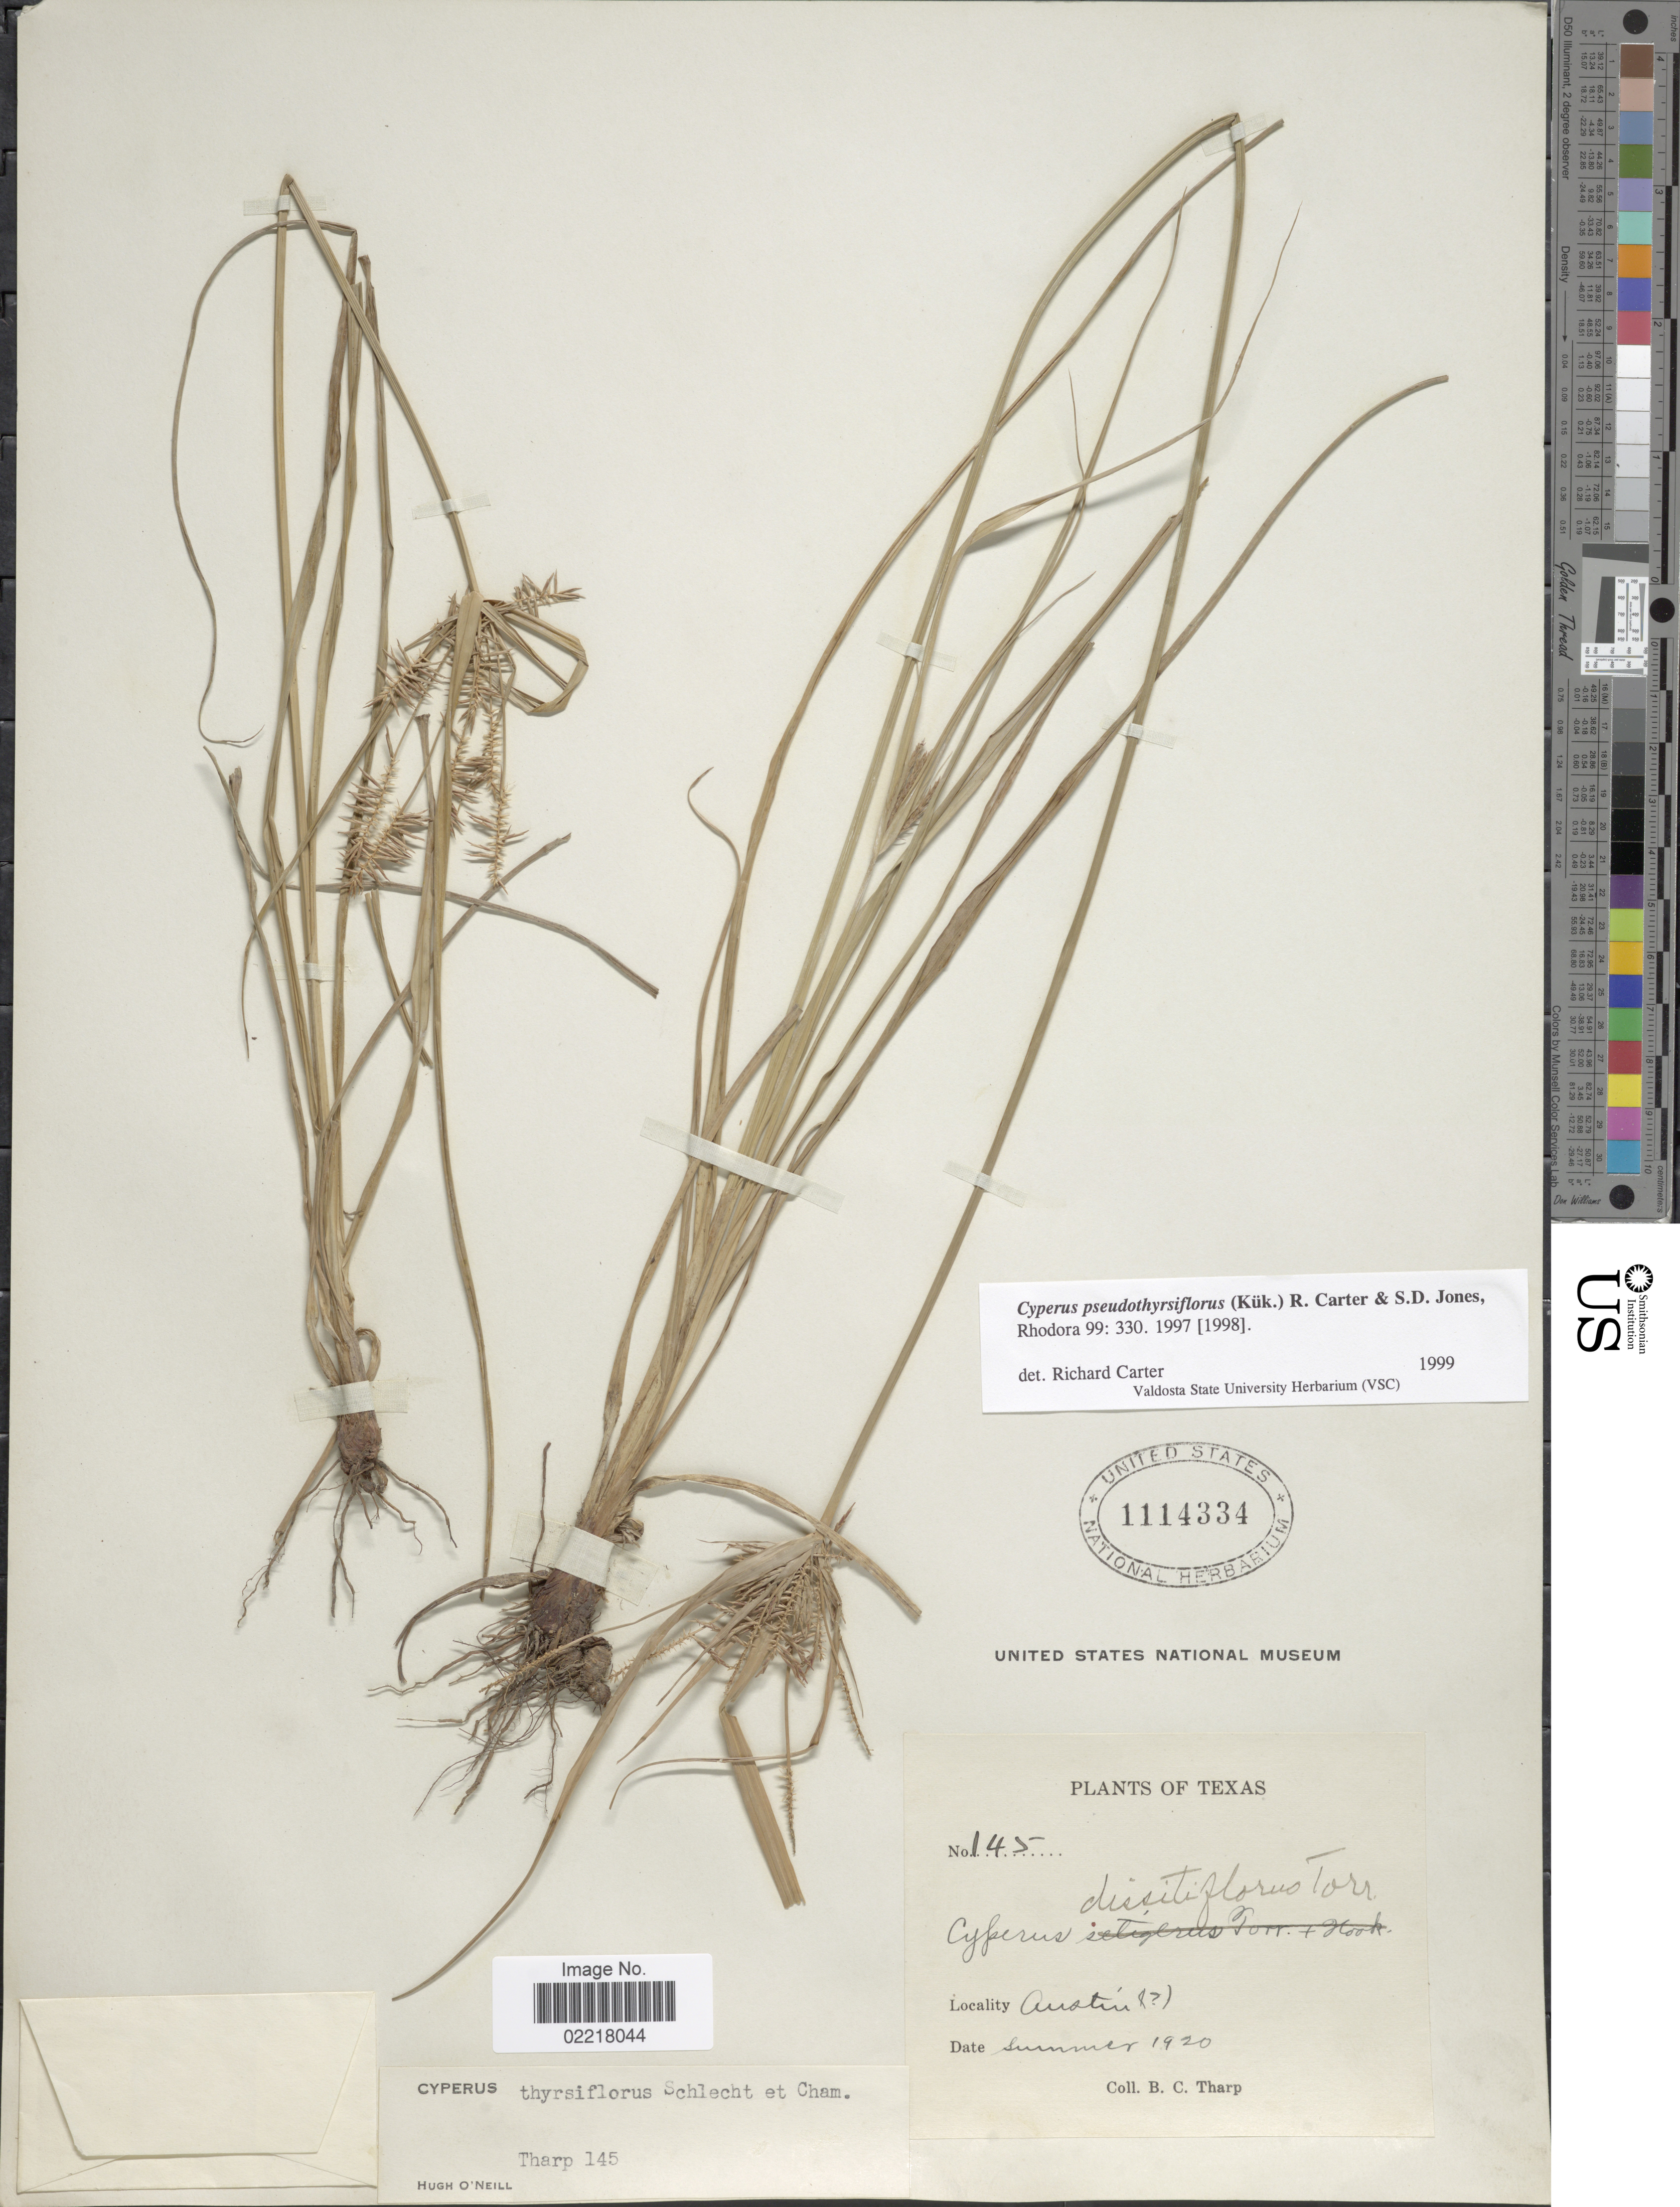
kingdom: Plantae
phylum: Tracheophyta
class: Liliopsida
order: Poales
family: Cyperaceae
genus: Cyperus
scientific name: Cyperus pseudothyrsiflorus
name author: (Kük.) R. Carter & S.D. Jones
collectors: B. C. Tharp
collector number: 145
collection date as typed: Summer 1920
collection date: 1920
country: United States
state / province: Texas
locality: Austin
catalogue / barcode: US 1114334